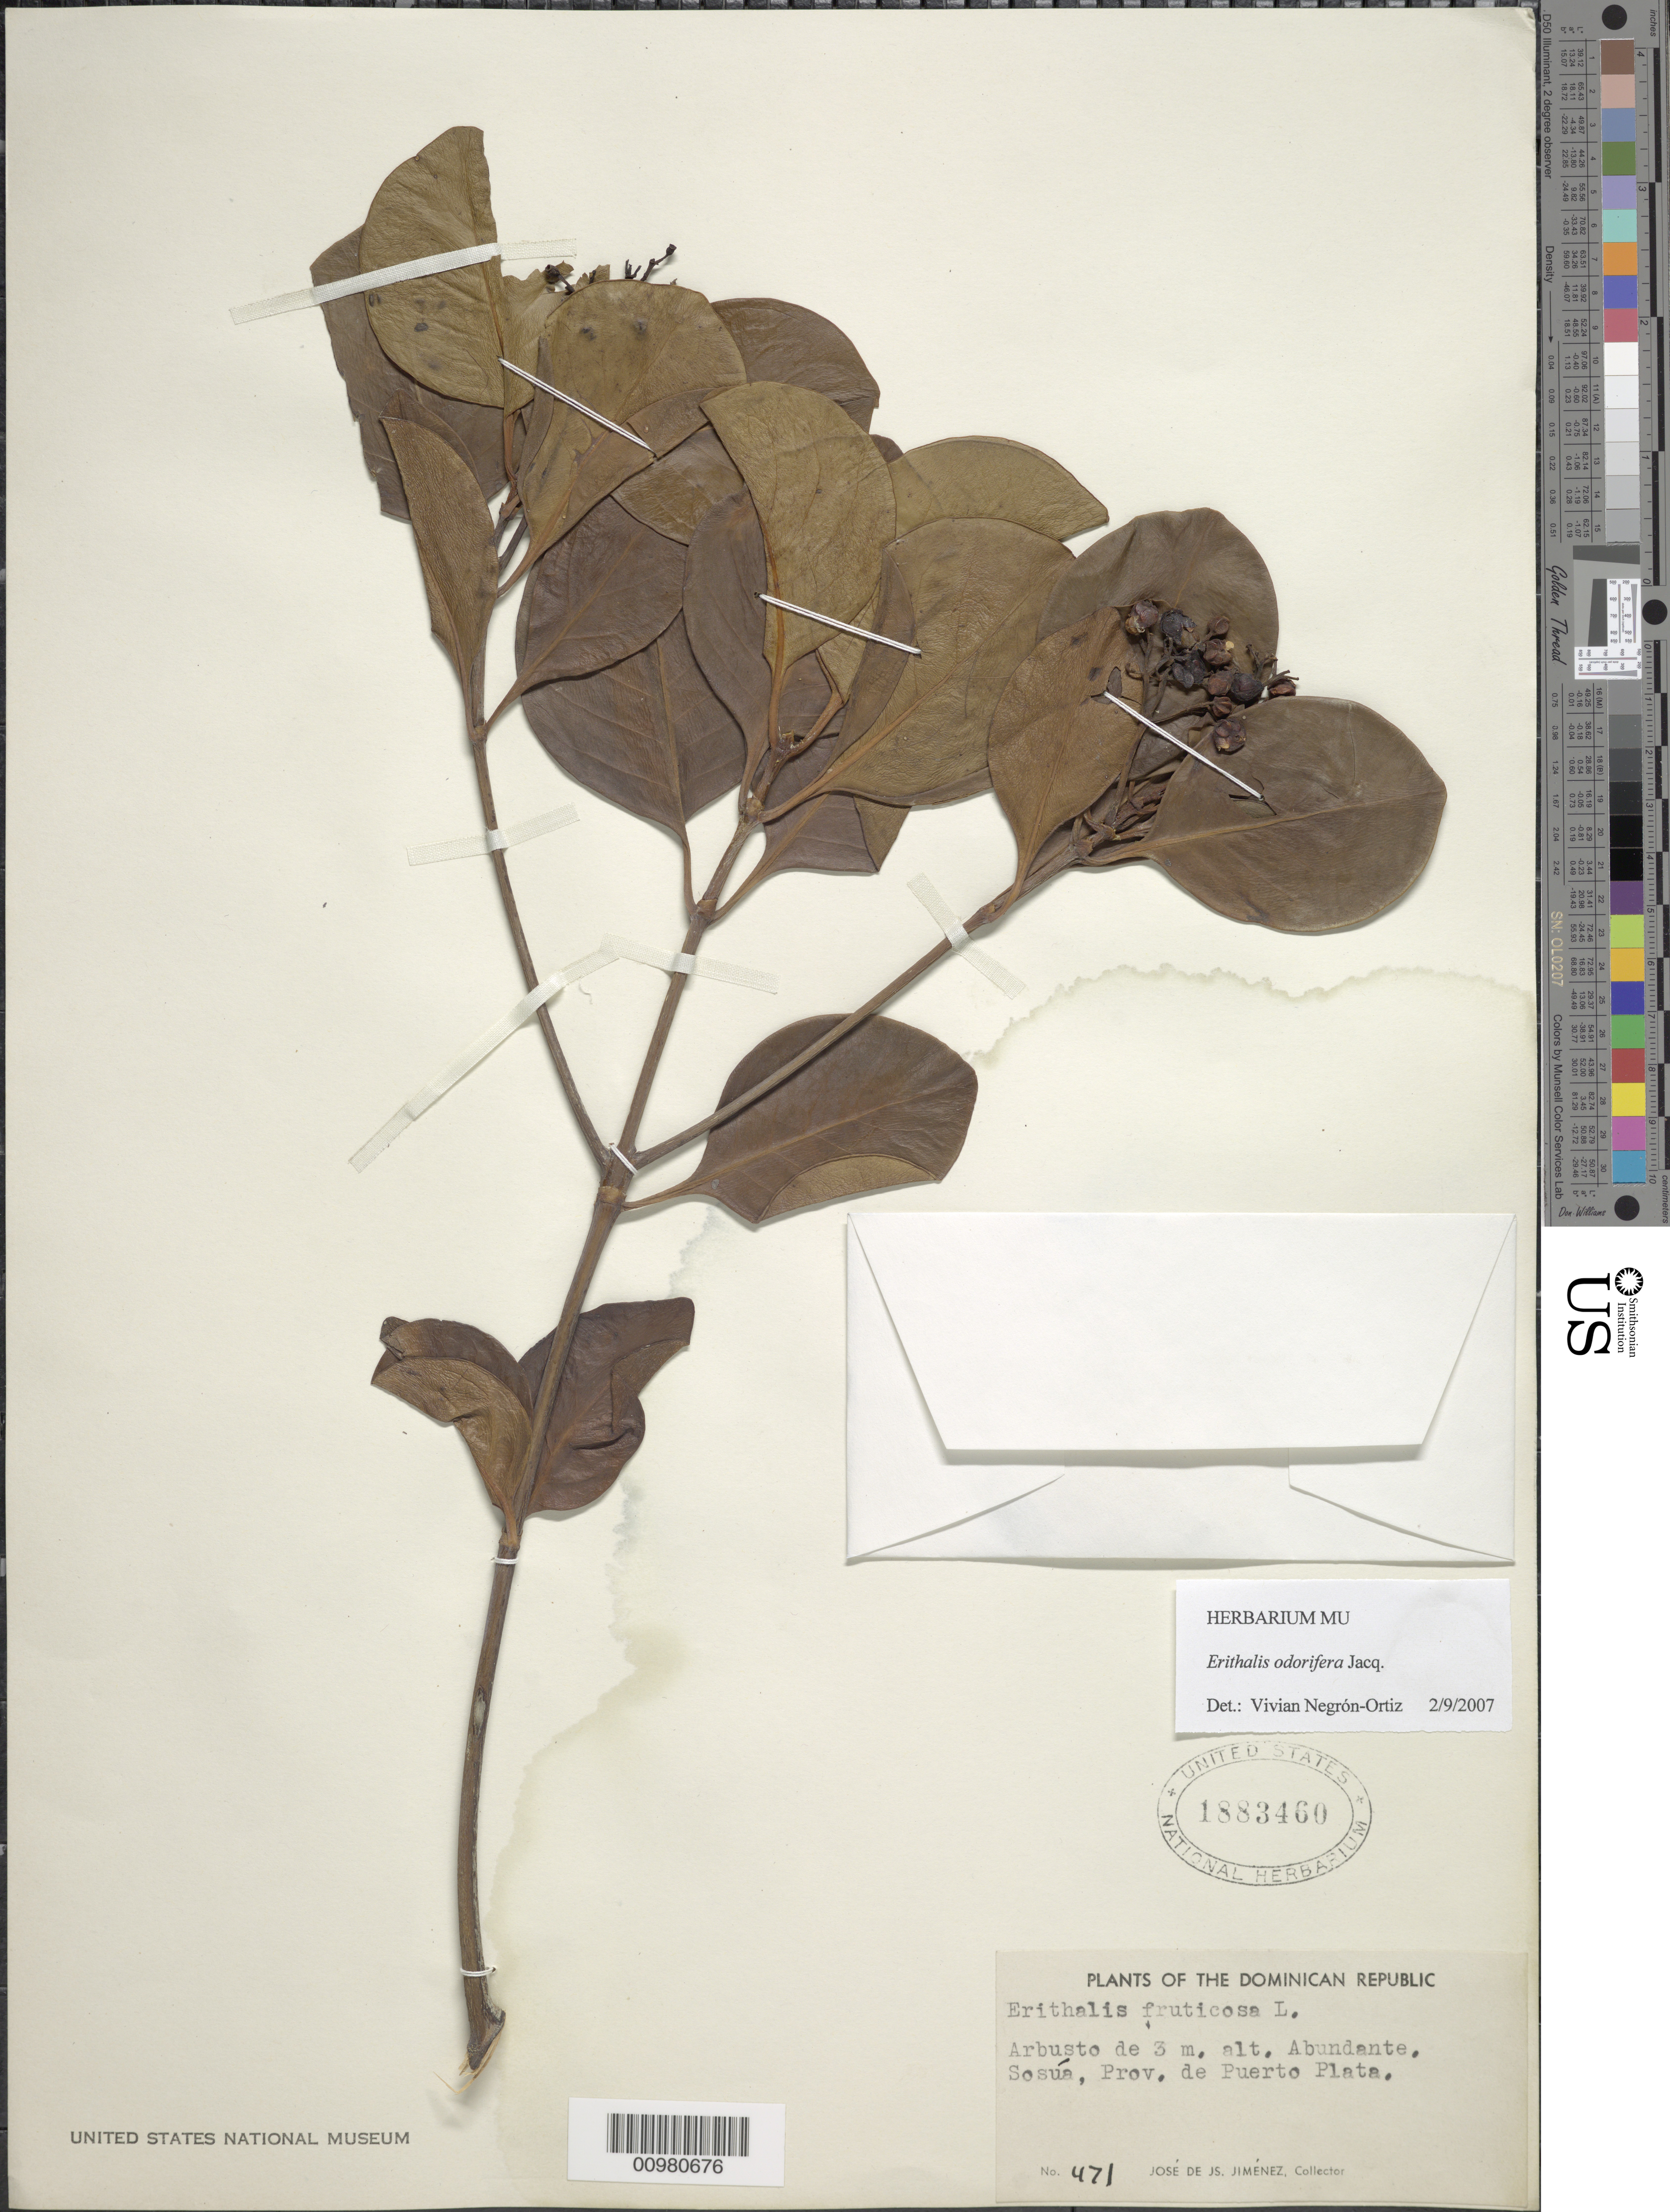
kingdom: Plantae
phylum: Tracheophyta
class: Magnoliopsida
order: Gentianales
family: Rubiaceae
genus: Erithalis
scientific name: Erithalis odorifera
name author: Jacq.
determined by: Negrón-Ortiz, V.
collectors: J. J. Jiménez Almonte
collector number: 471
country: Dominican Republic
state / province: Puerto Plata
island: Hispaniola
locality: Sosúa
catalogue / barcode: US 1883460